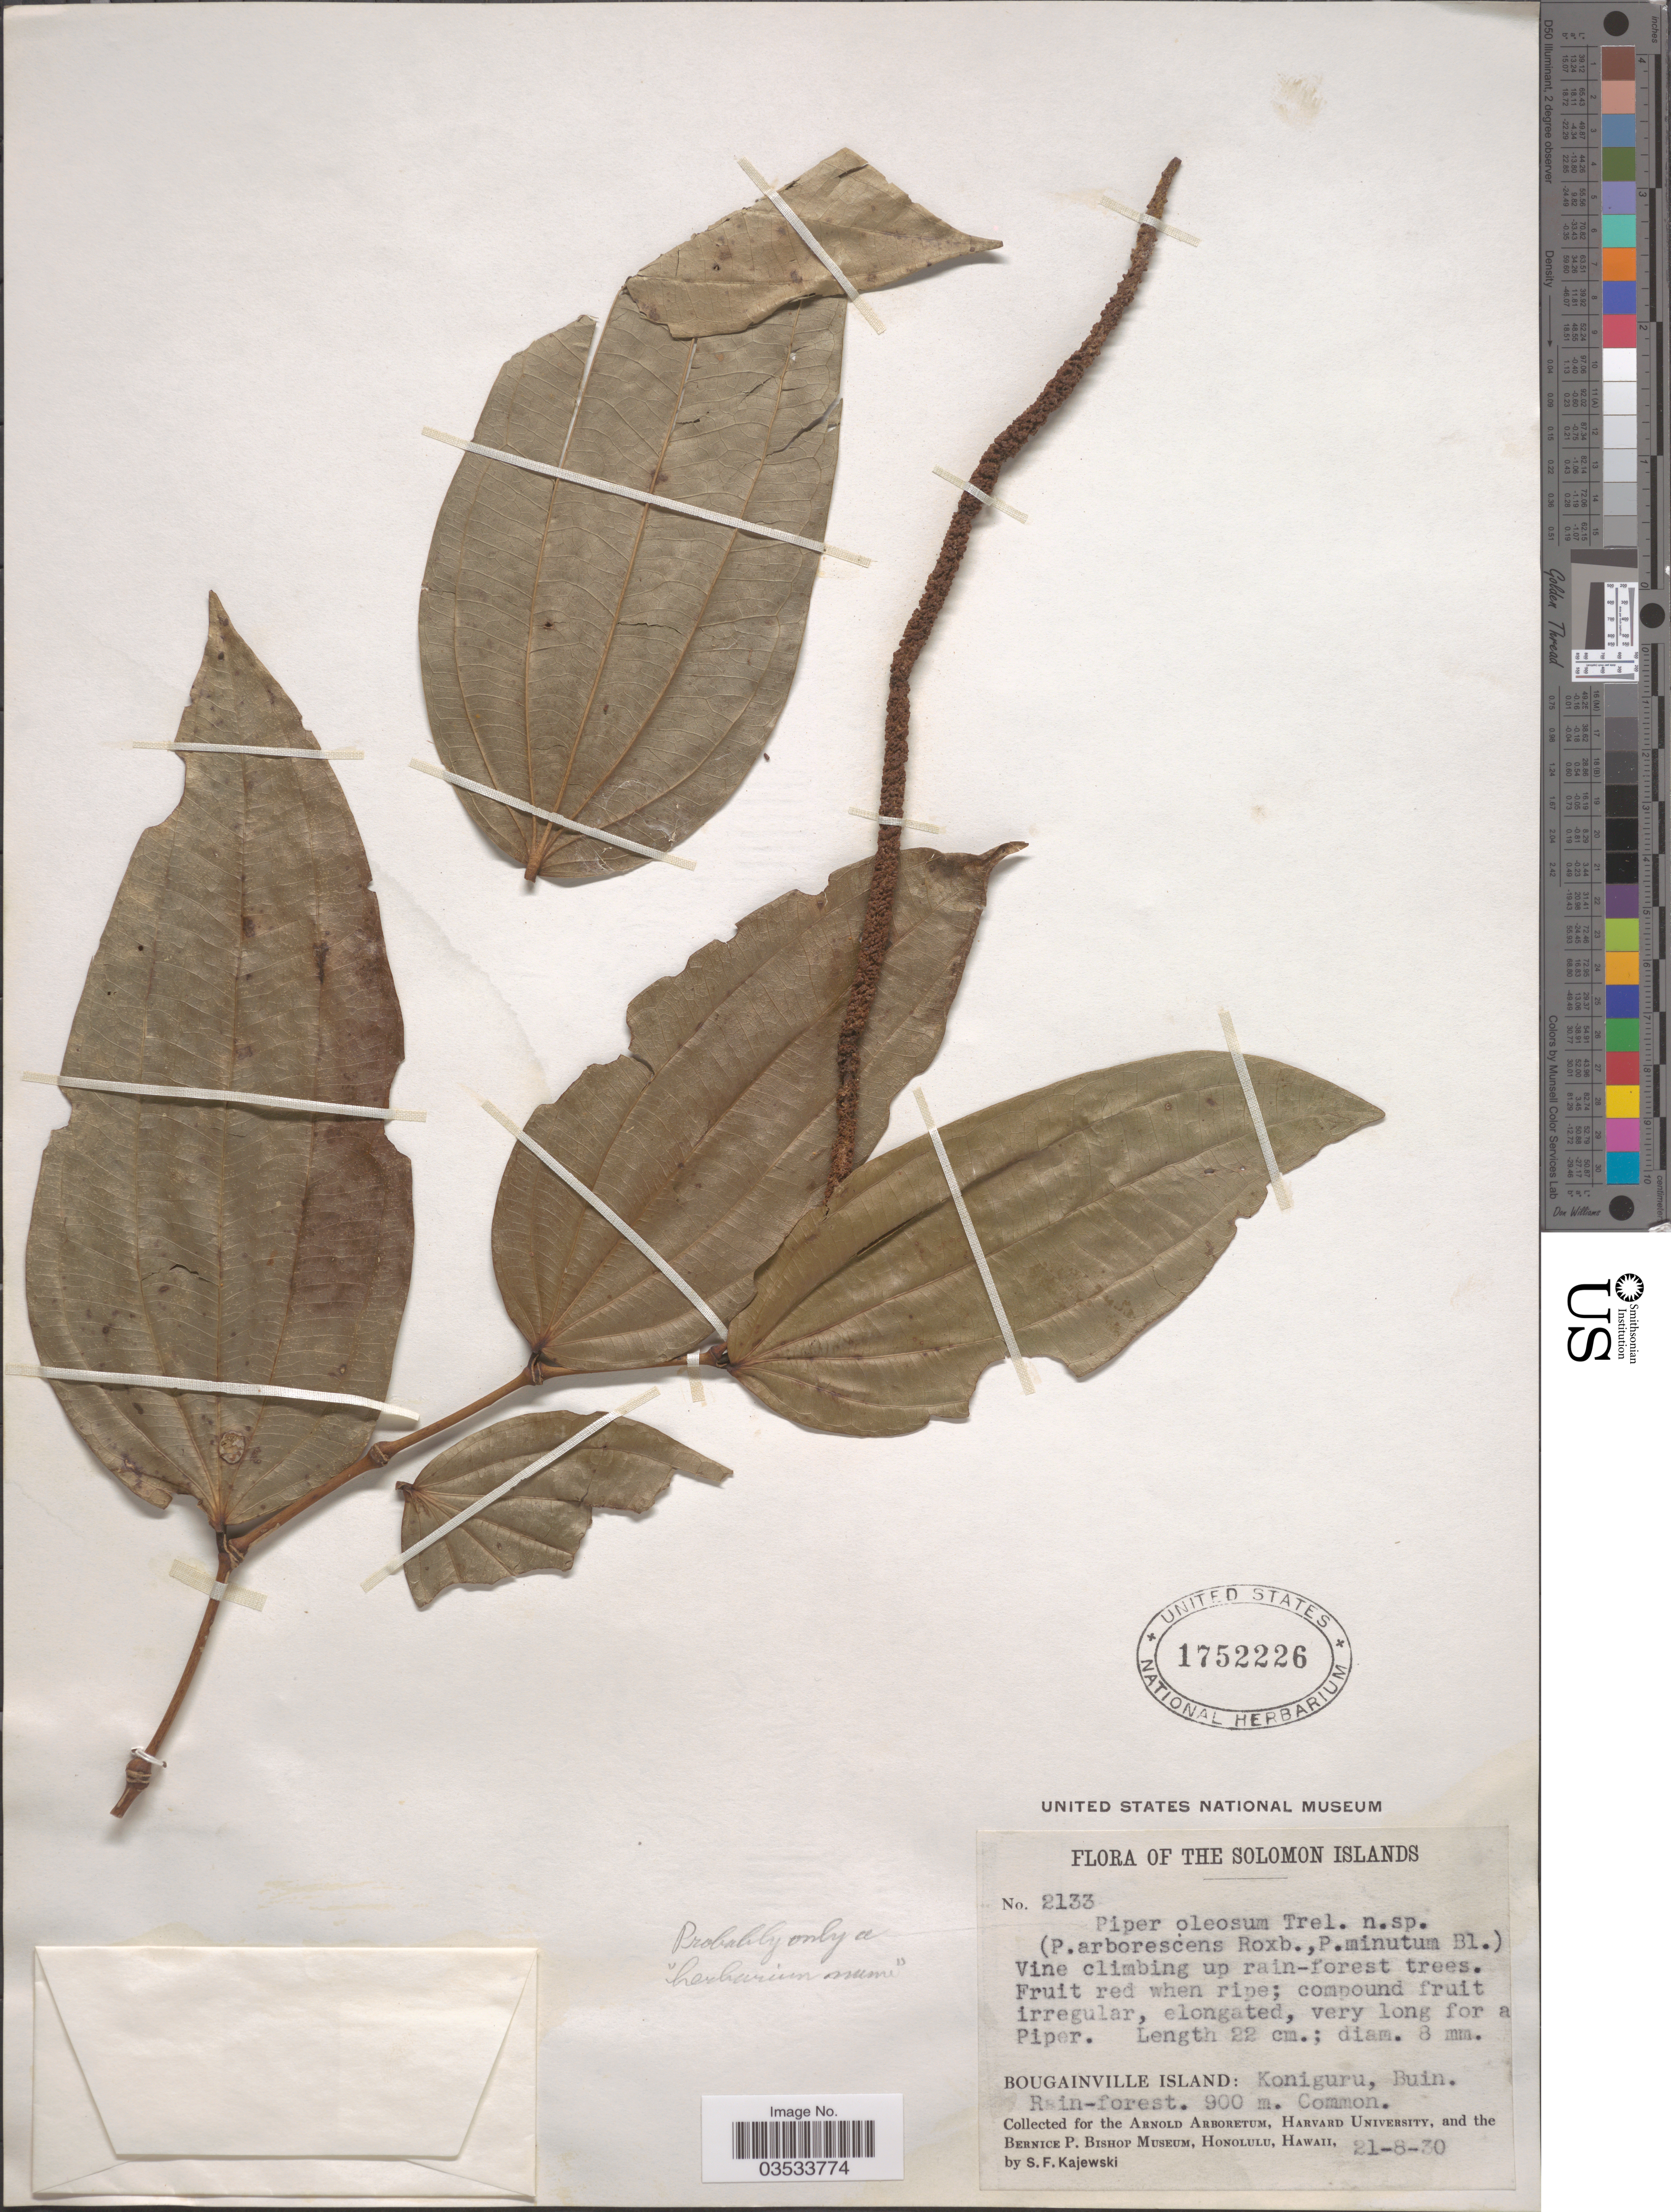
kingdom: Plantae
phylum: Tracheophyta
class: Magnoliopsida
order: Piperales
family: Piperaceae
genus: Piper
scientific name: Piper oleosum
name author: Trel.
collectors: S. Kajewski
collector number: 2133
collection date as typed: Transcribed d/m/y: 21/8/30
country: Papua New Guinea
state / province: Bougainville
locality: Solomon Islands. Bougainville Island: Koniguru, Buin.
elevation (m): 900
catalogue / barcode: US 1752226